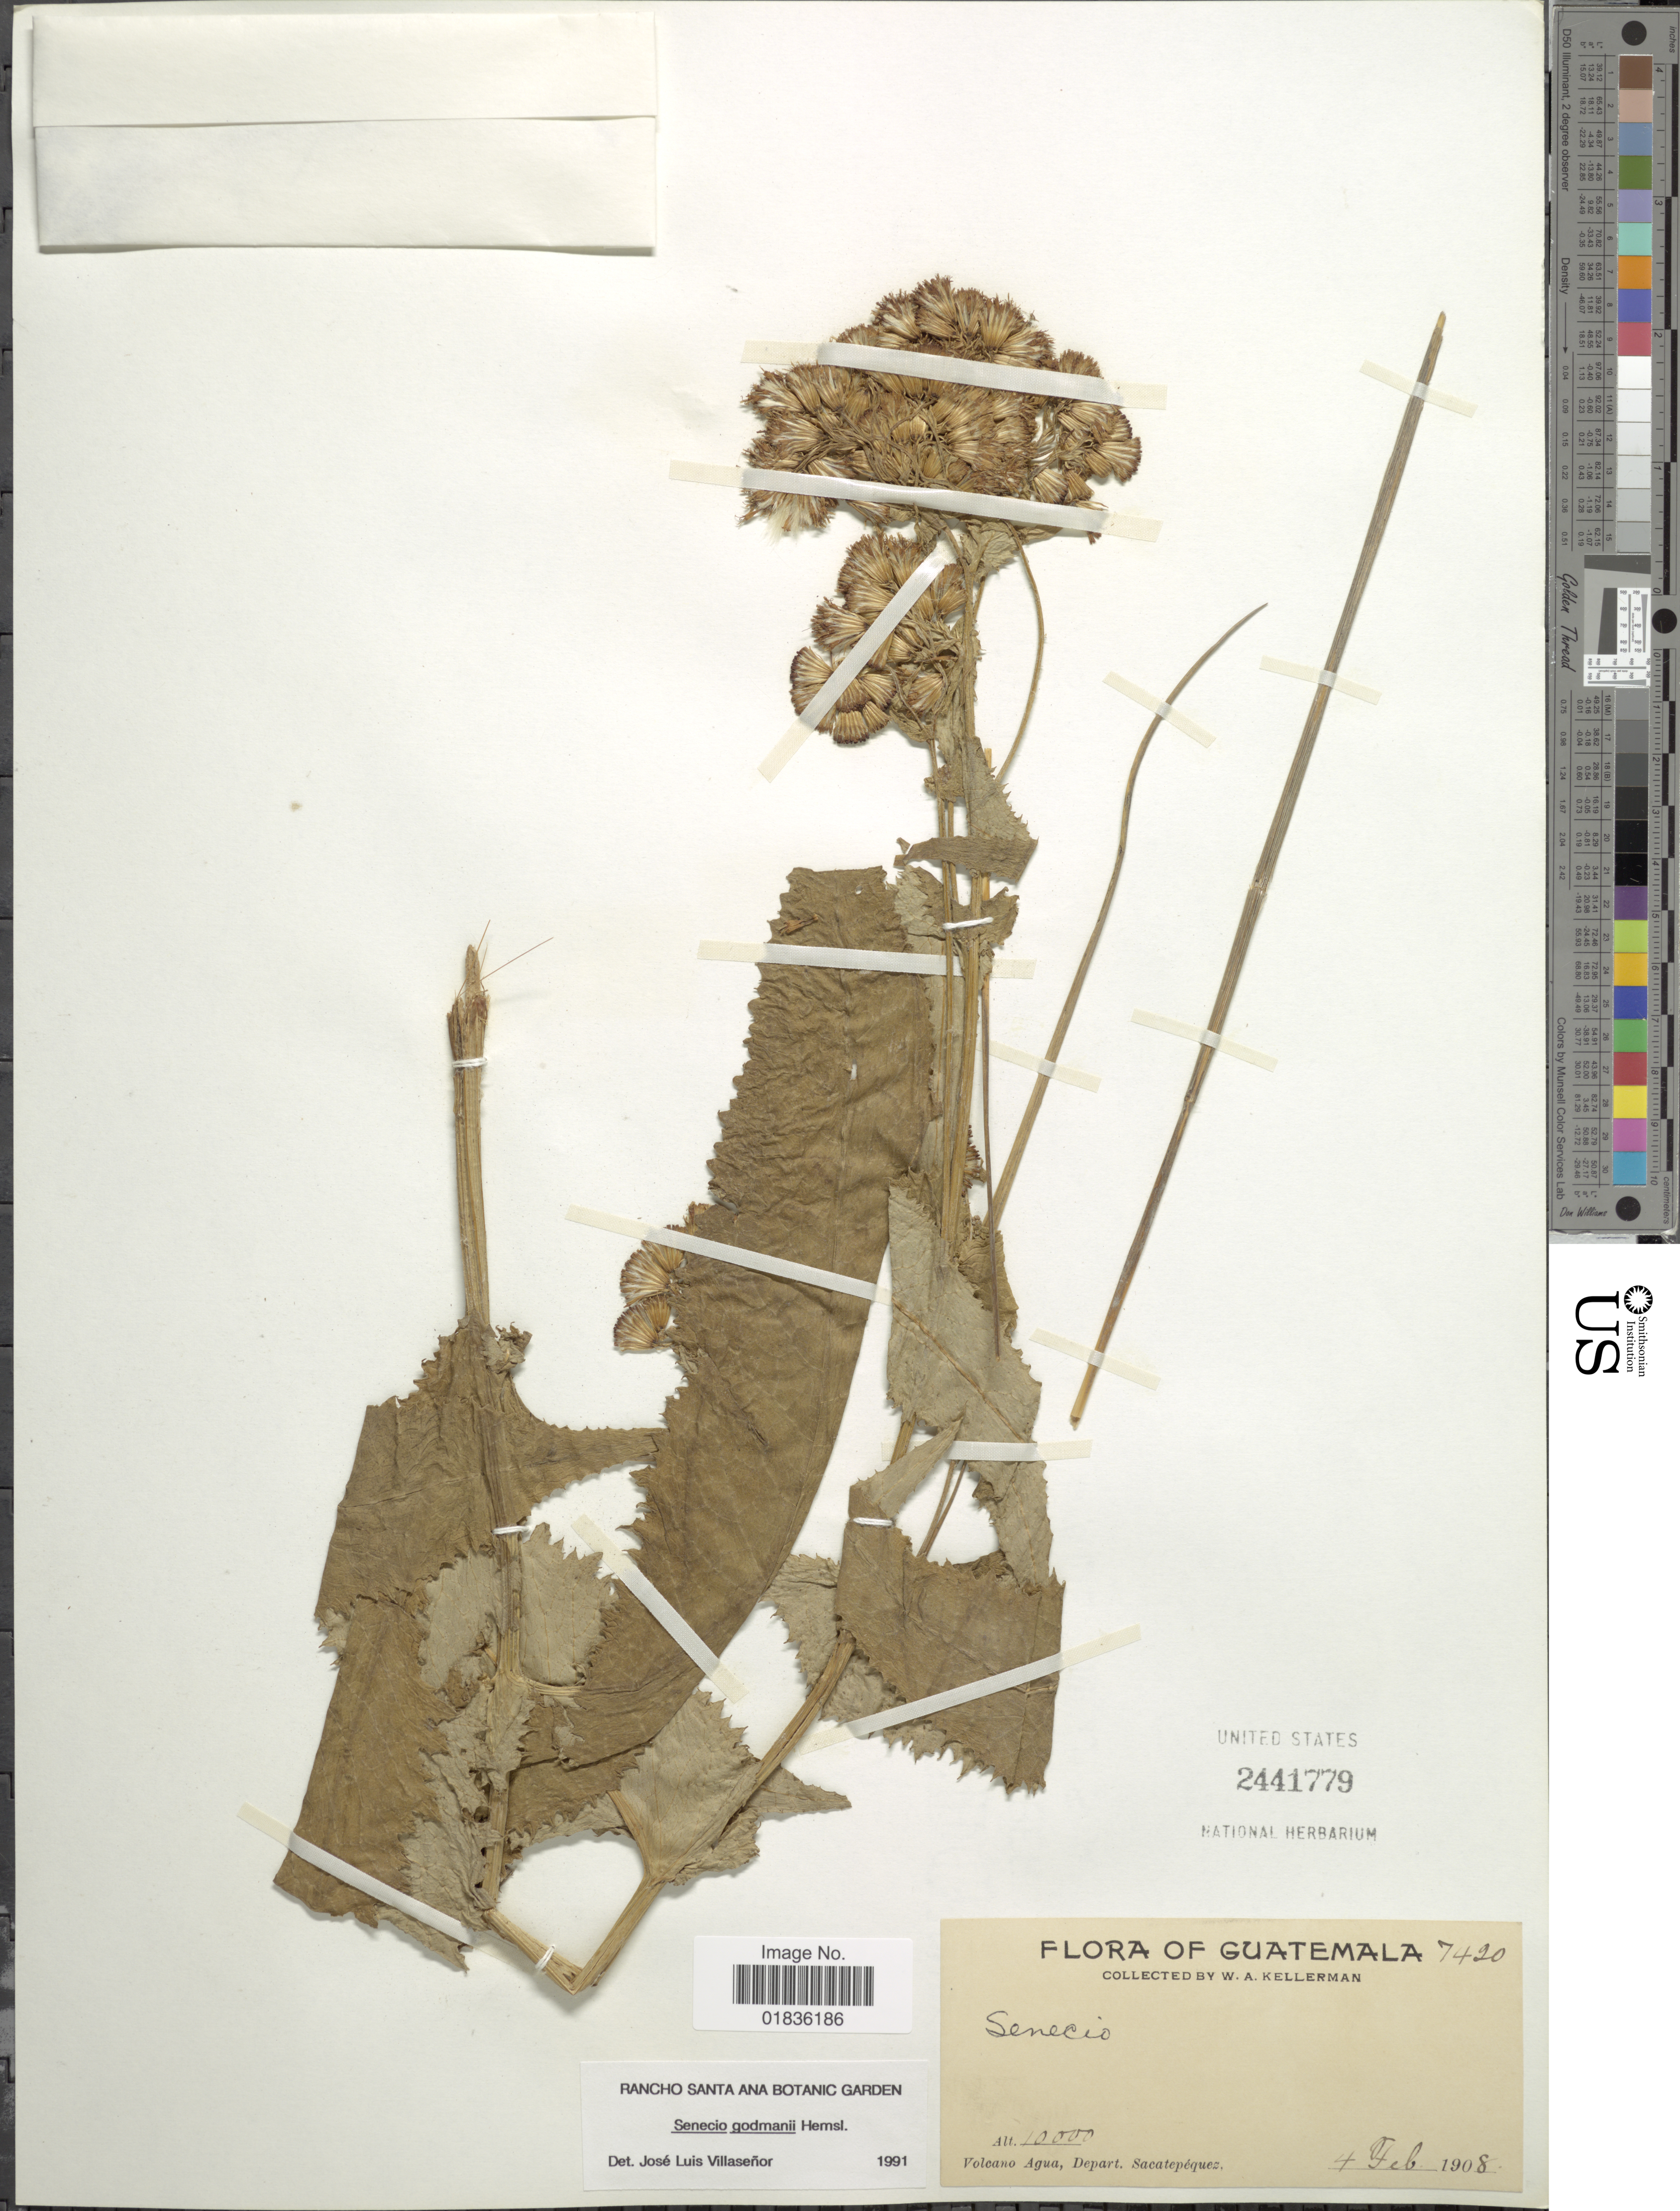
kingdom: Plantae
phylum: Tracheophyta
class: Magnoliopsida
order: Asterales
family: Asteraceae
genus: Senecio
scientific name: Senecio doratophyllus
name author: Benth.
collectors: W. Kellerman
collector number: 7420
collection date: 1908-02-04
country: Guatemala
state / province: Sacatepéquez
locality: Volcano Agua.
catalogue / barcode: US 2441779